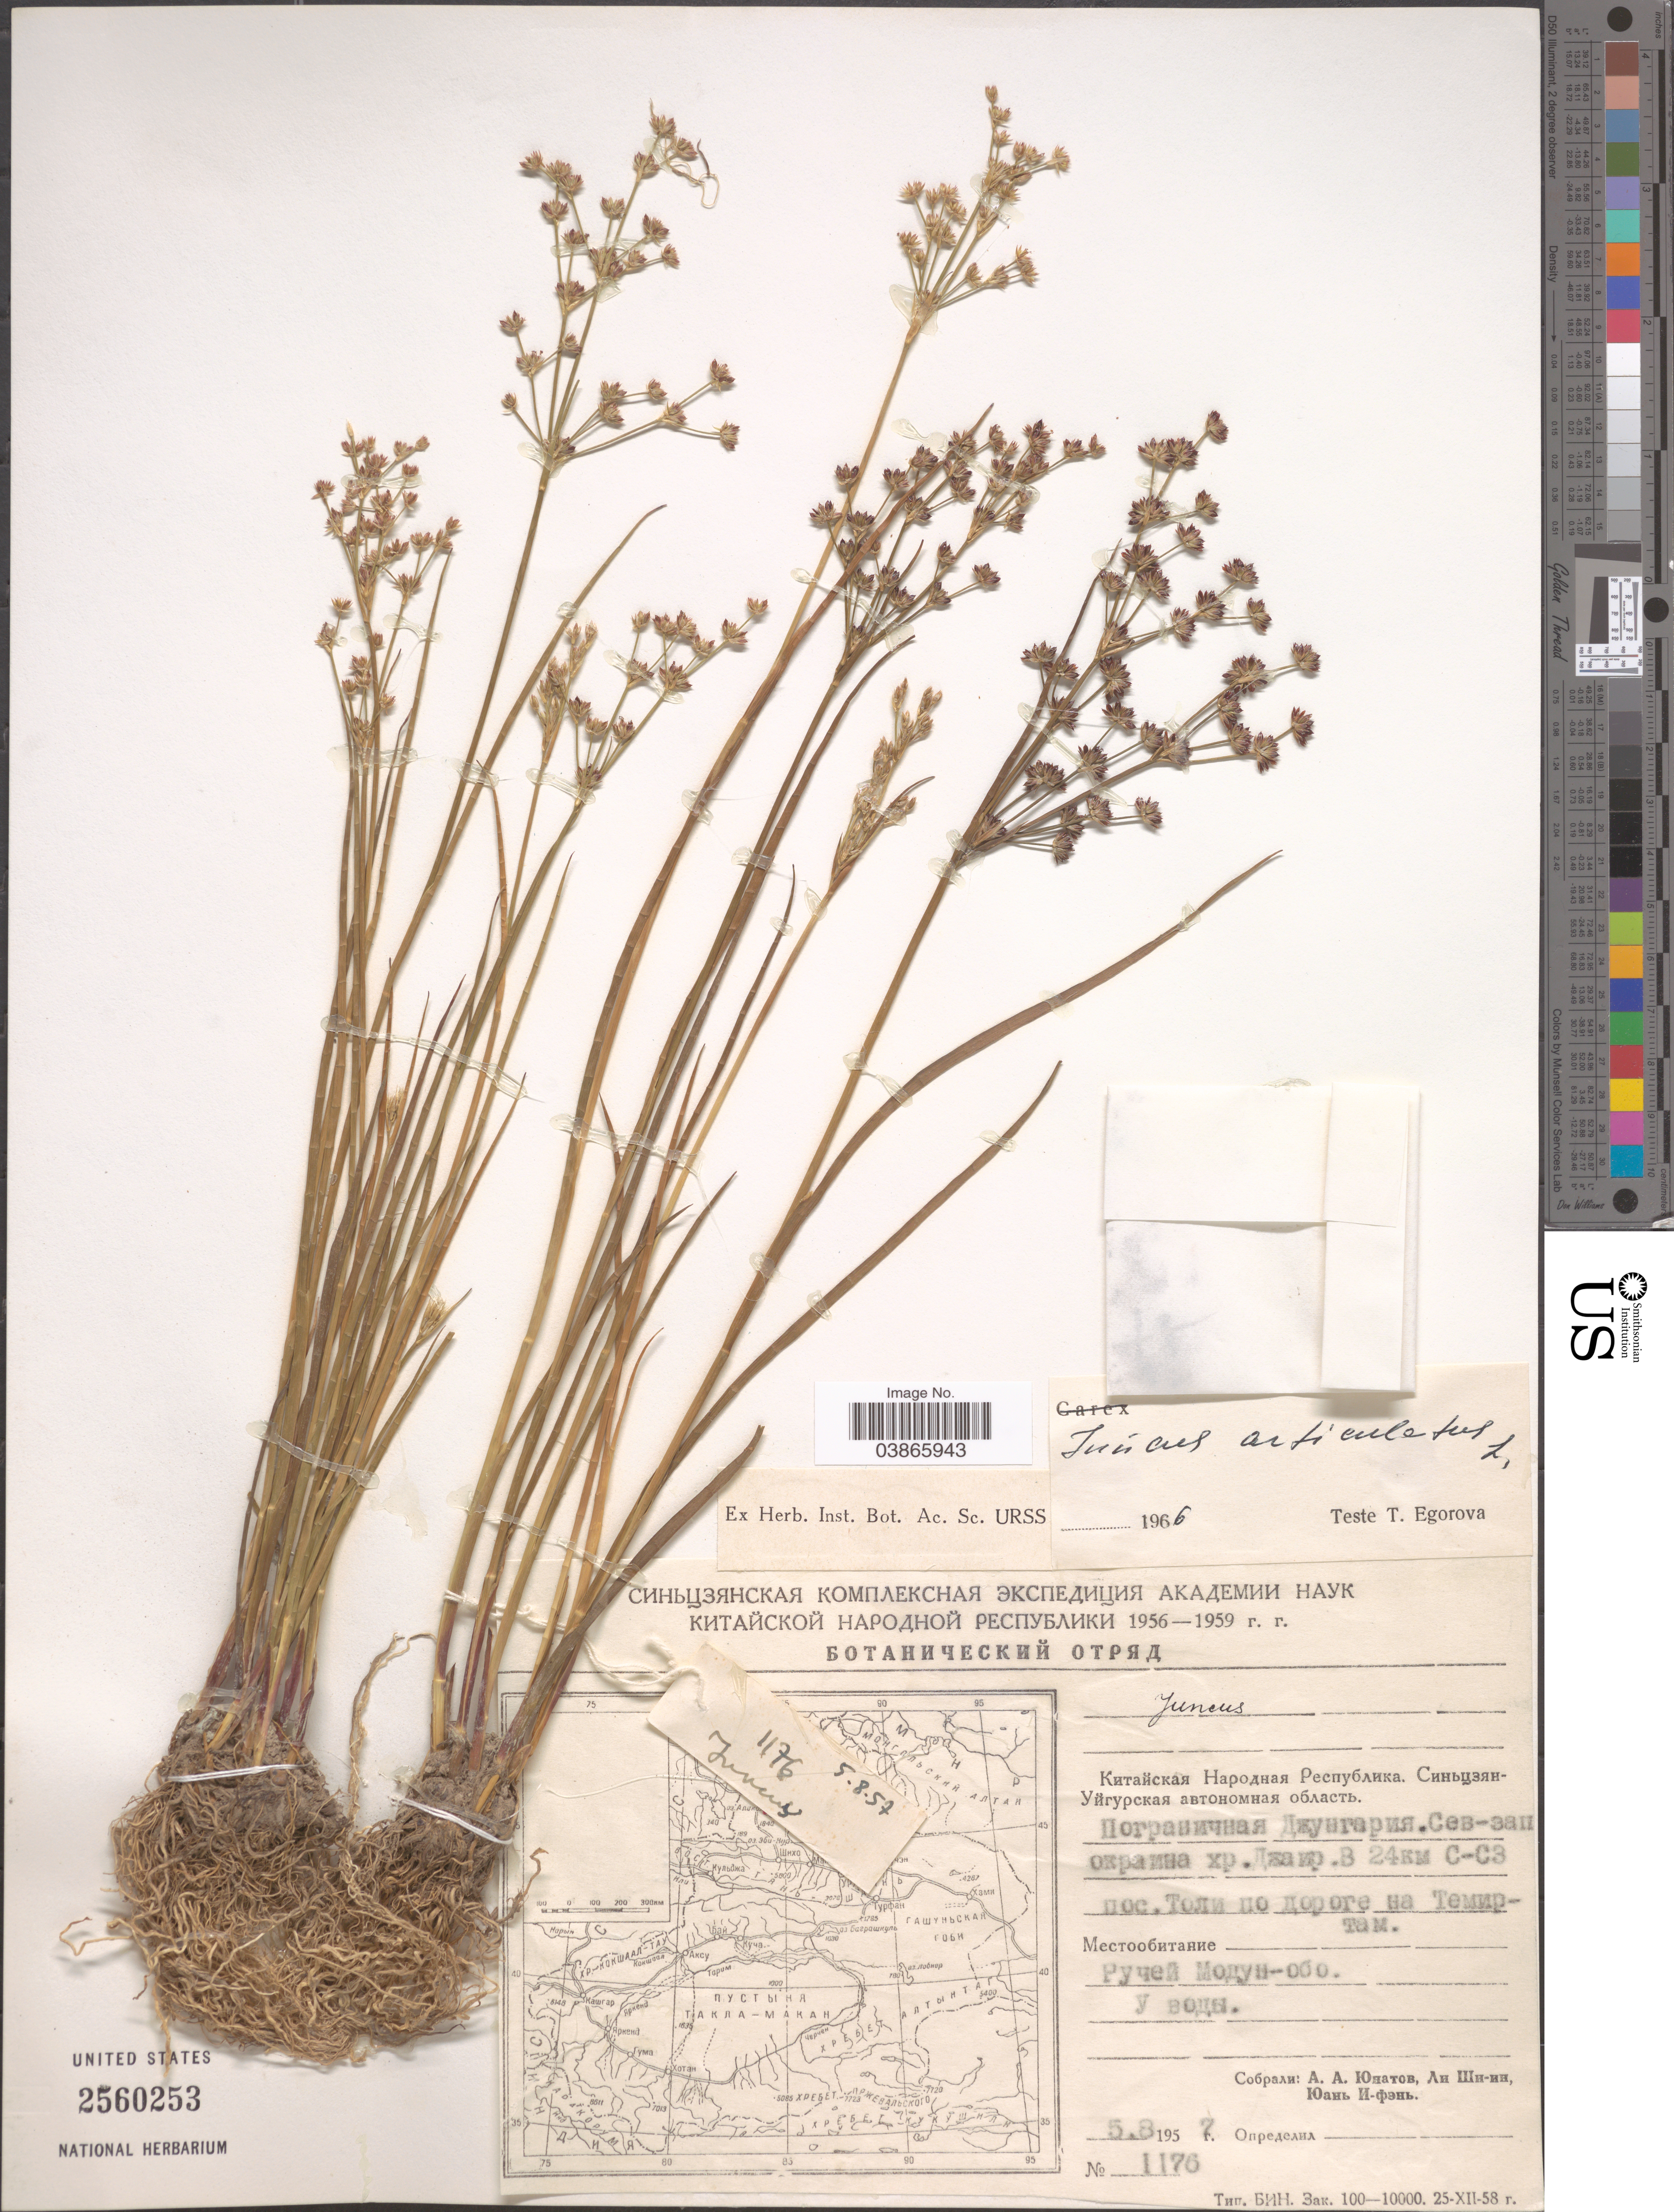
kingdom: Plantae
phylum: Tracheophyta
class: Liliopsida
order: Poales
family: Juncaceae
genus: Juncus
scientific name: Juncus articulatus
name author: L.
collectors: A. Unatov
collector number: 1176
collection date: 1957-08-05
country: China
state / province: Xinjiang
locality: Dzungaria, 24 km SSW from Toli on the road to Temirtam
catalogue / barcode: US 2560253